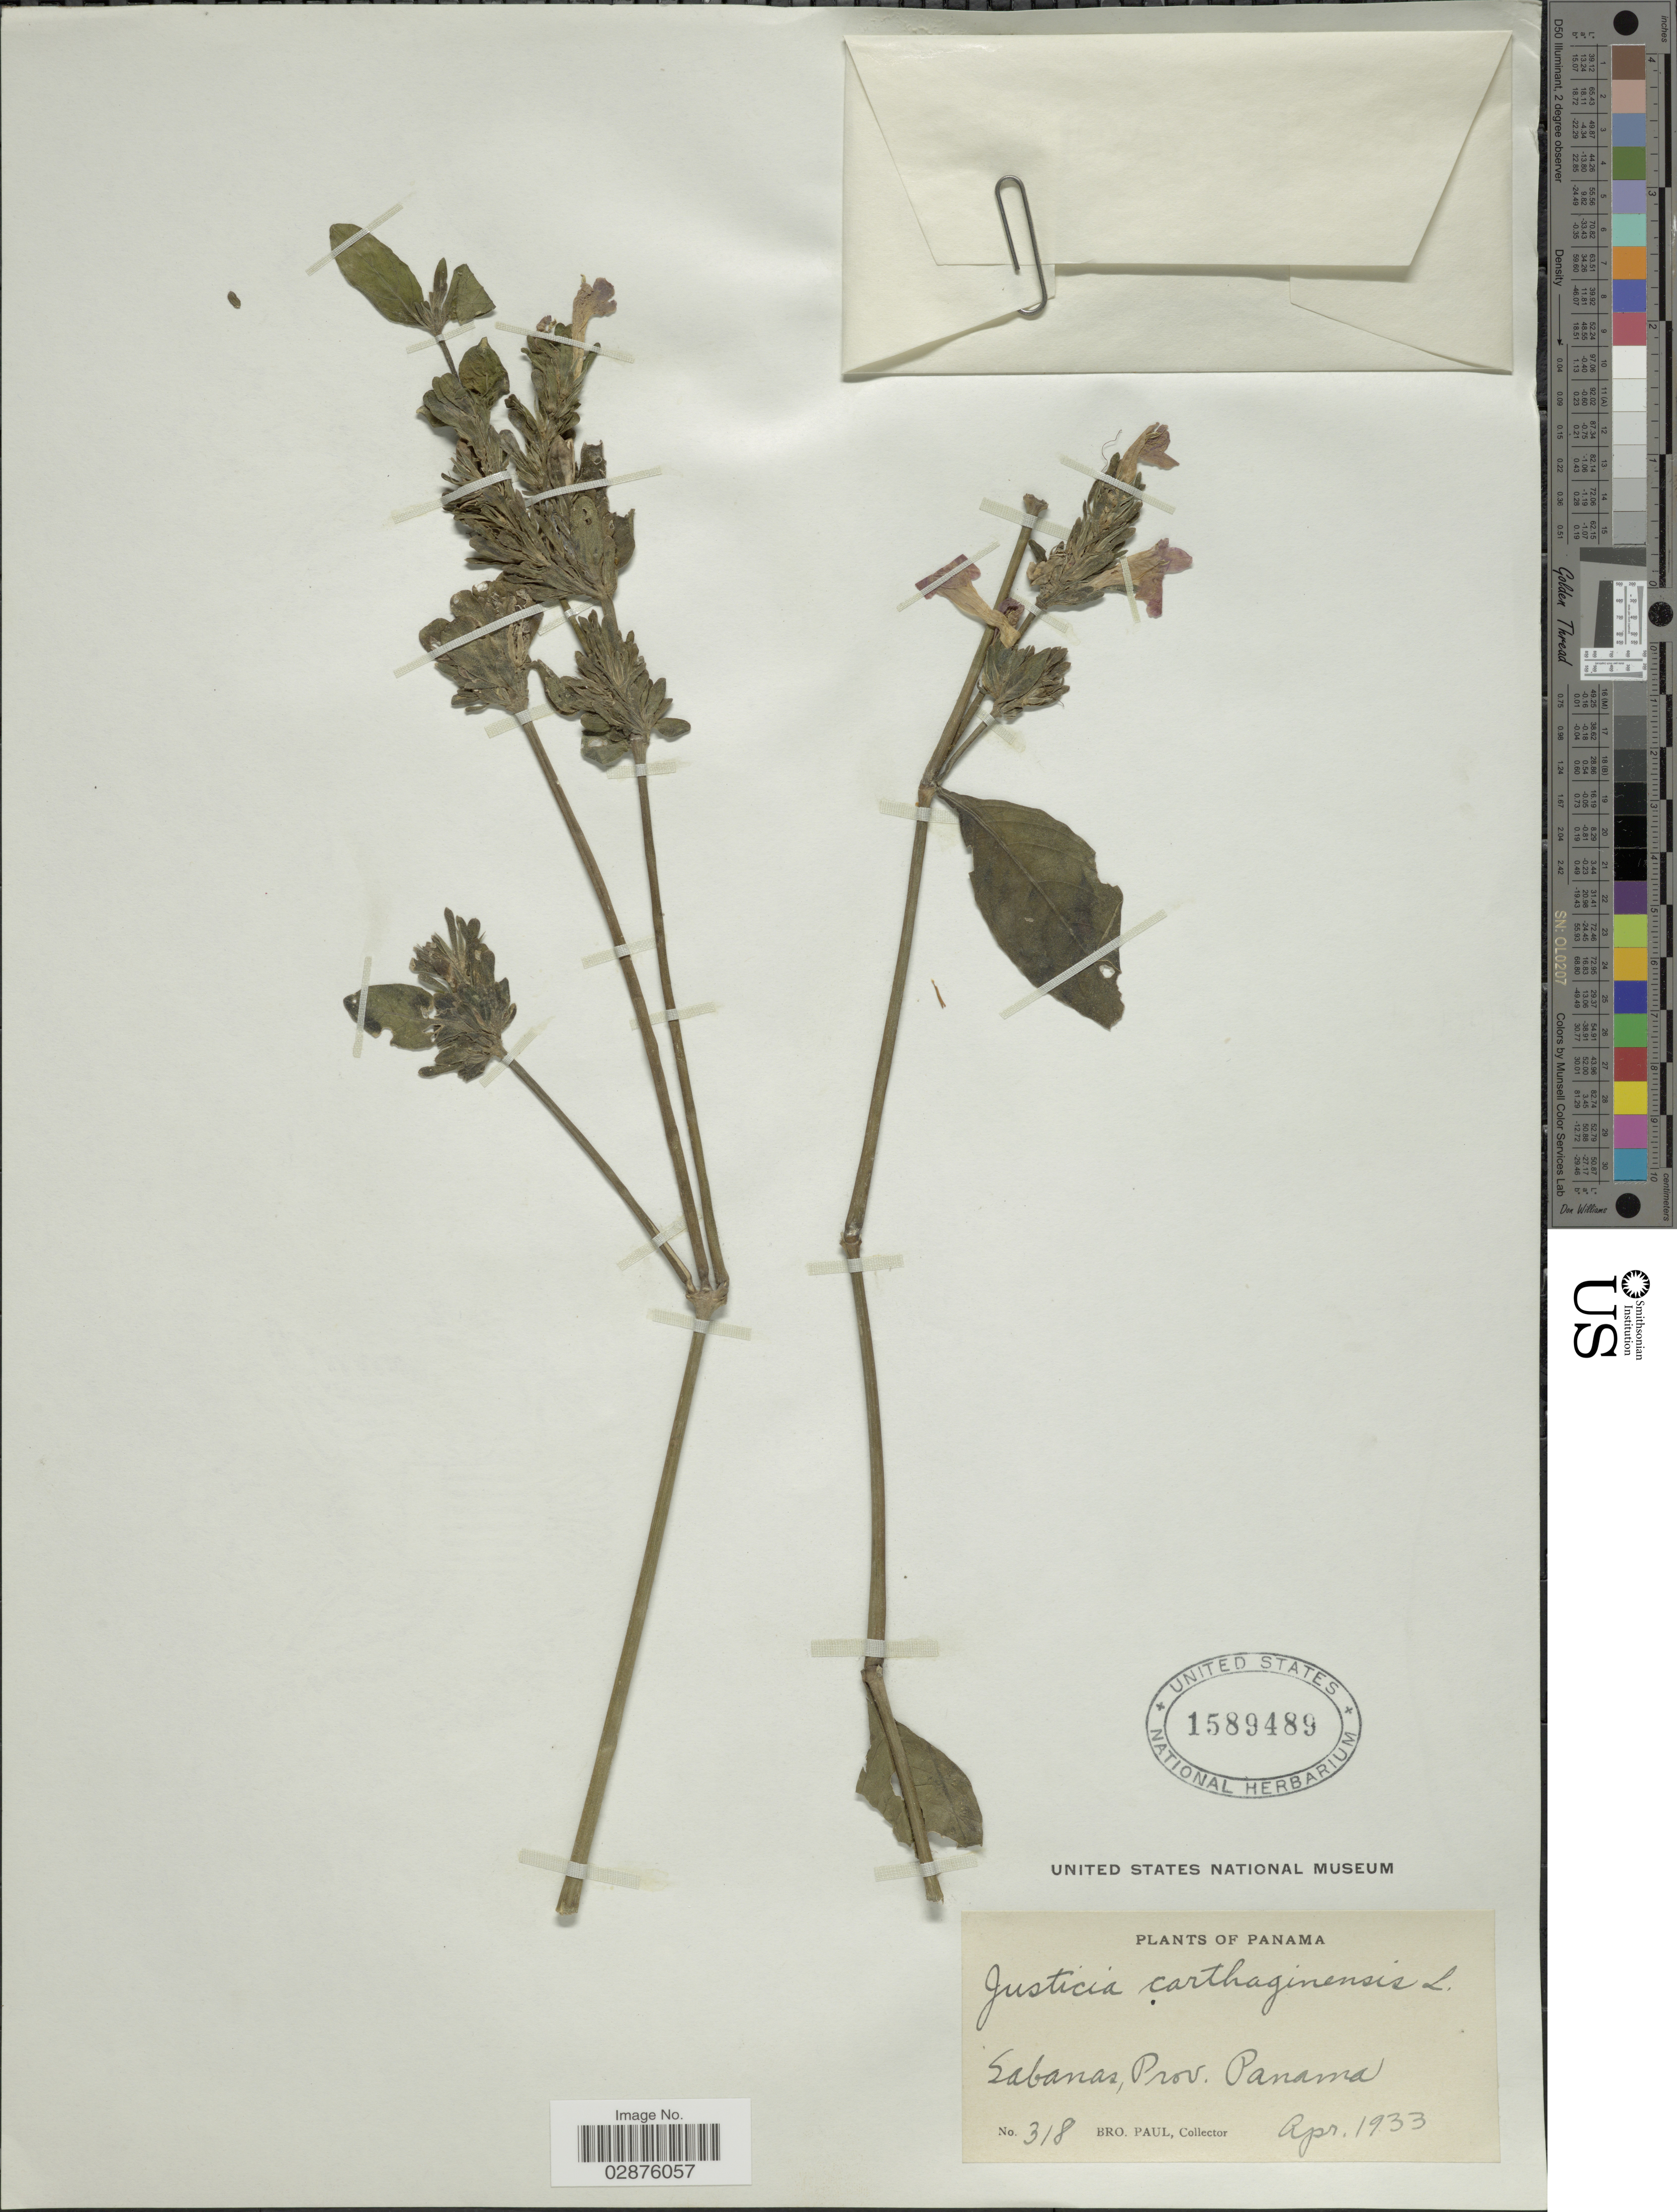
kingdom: Plantae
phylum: Tracheophyta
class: Magnoliopsida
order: Lamiales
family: Acanthaceae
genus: Justicia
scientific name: Justicia carthaginensis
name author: Jacq.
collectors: B. Paul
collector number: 318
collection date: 1933-04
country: Panama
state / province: Panamá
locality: Sabanas, Prov. Panama.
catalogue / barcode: US 1589489